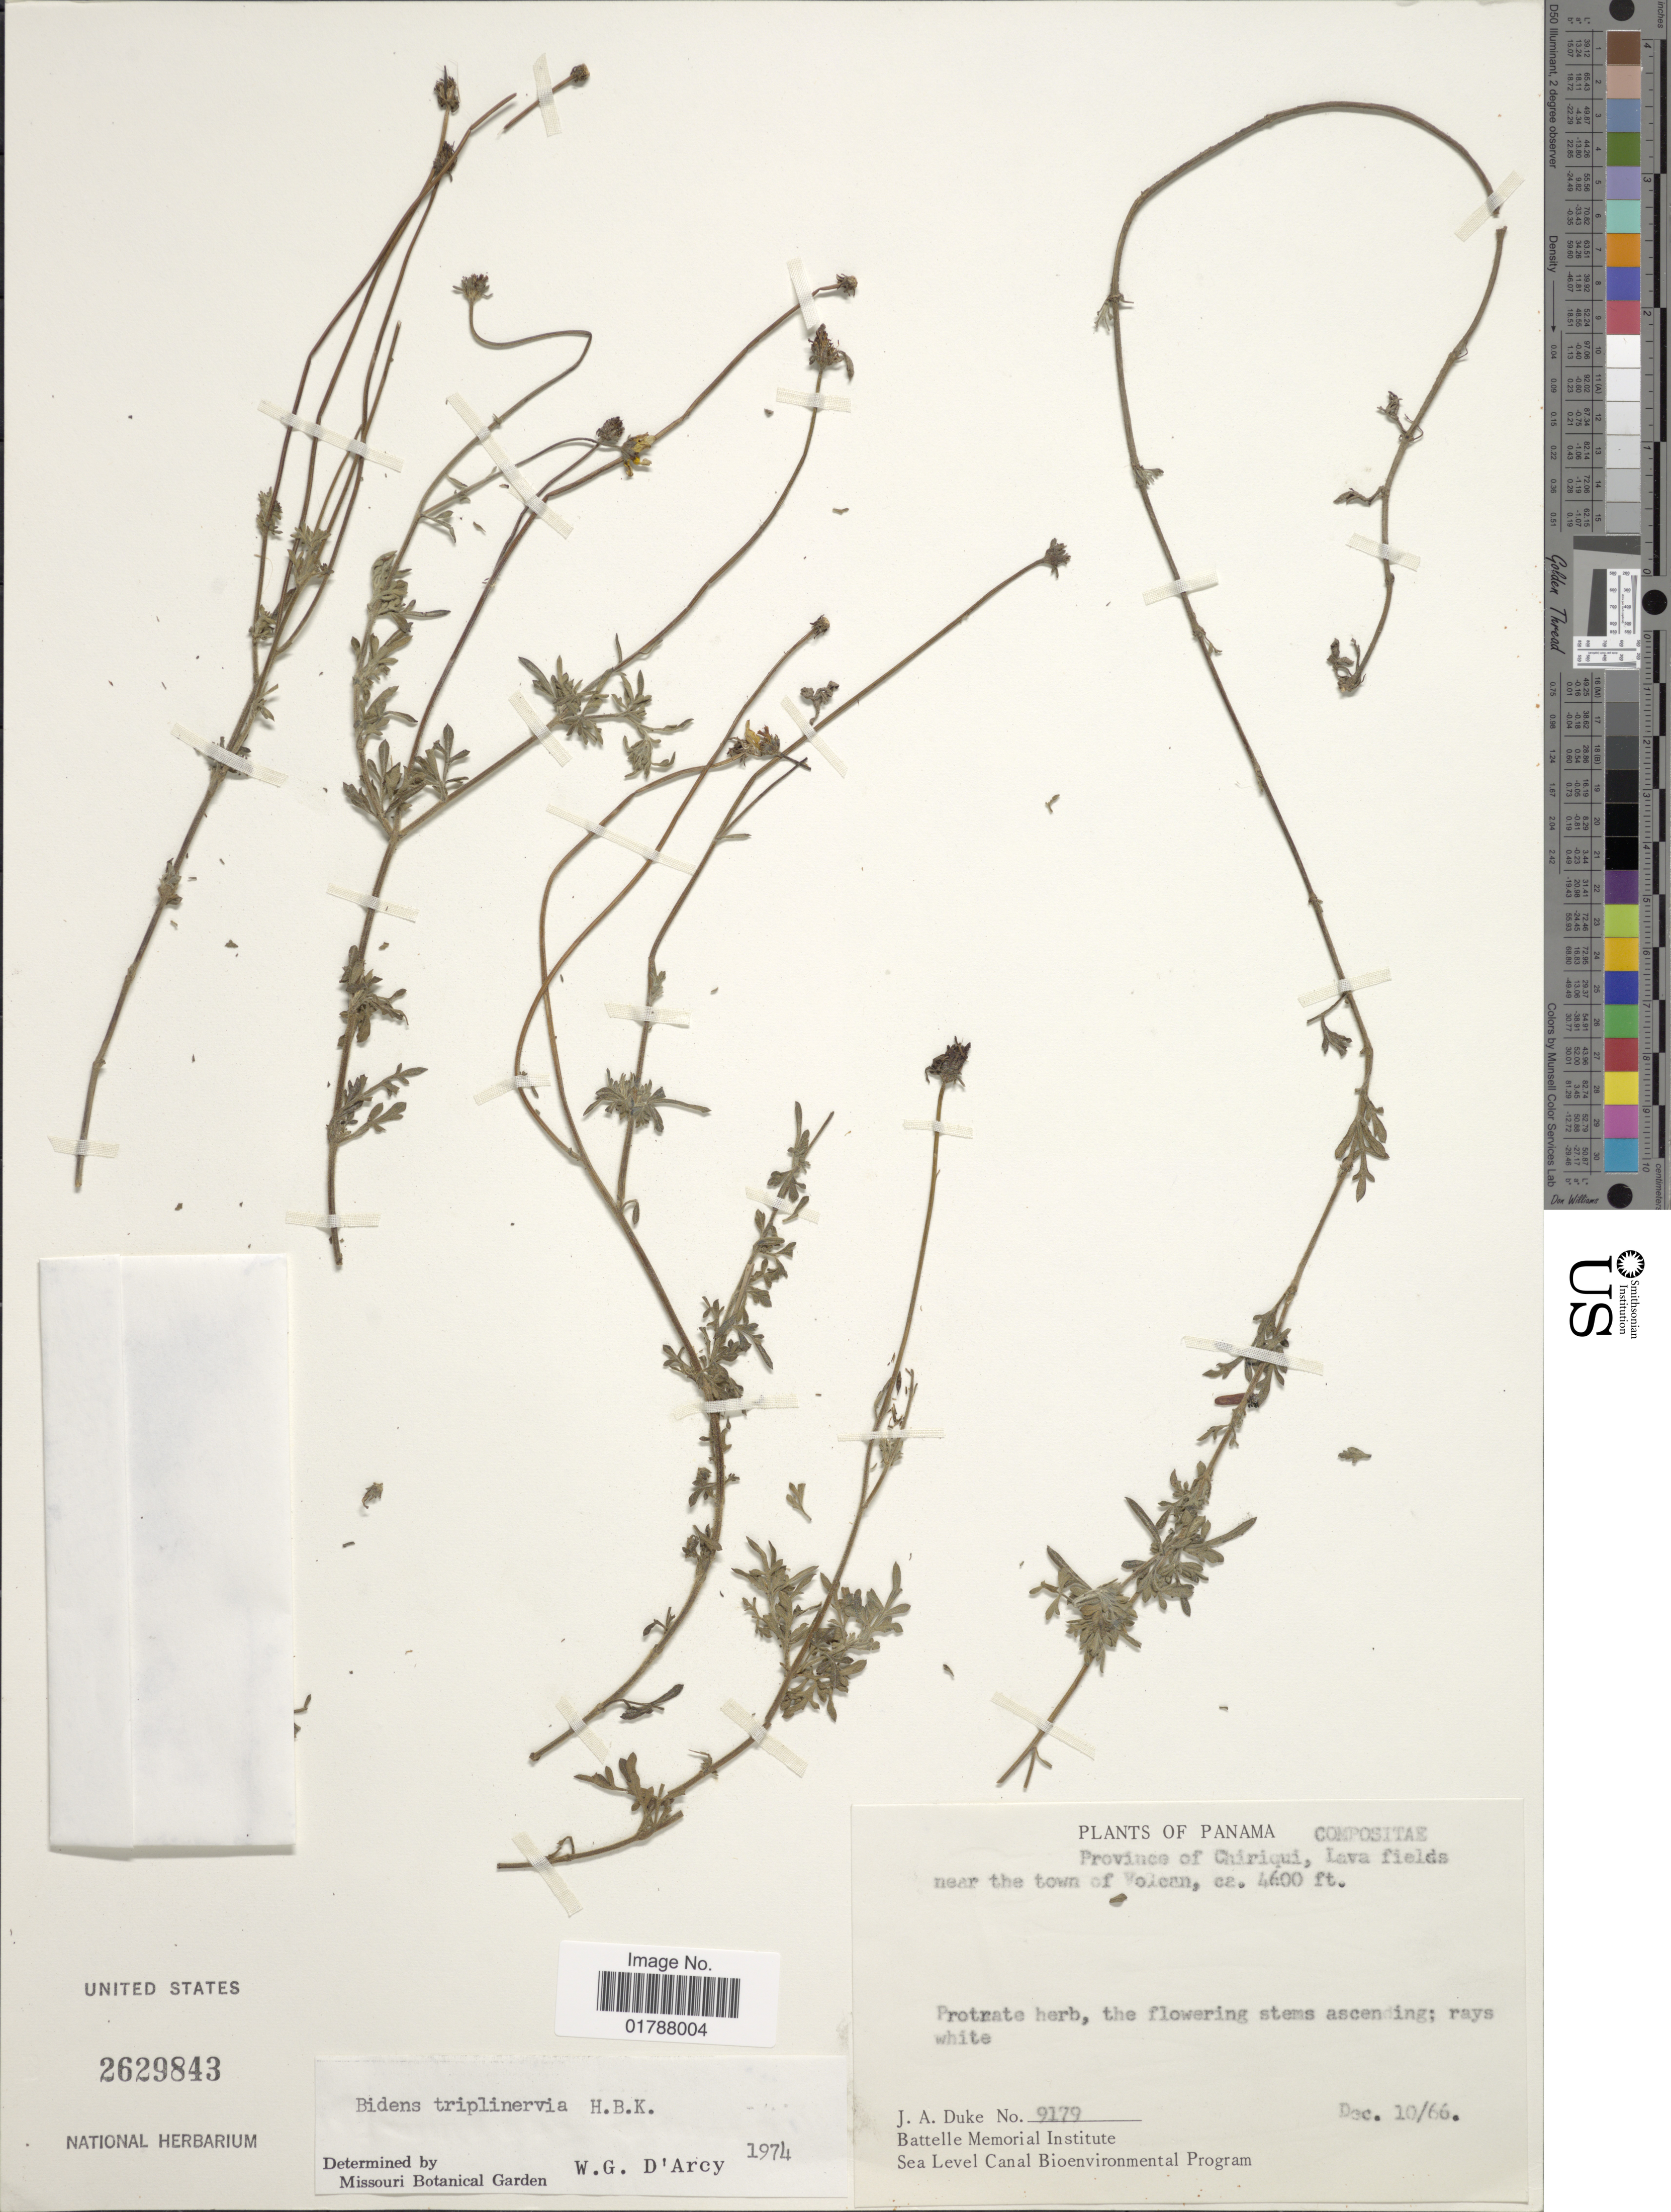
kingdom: Plantae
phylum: Tracheophyta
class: Magnoliopsida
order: Asterales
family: Asteraceae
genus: Bidens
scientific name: Bidens triplinervia var. triplinervia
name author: Kunth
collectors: J. A. Duke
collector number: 9179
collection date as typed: Transcribed d/m/y: 10/12/66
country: Panama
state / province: Chiriqui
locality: Province of Chiriqui, Lava fields near the town of Volcan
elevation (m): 1402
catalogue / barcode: US 2629843